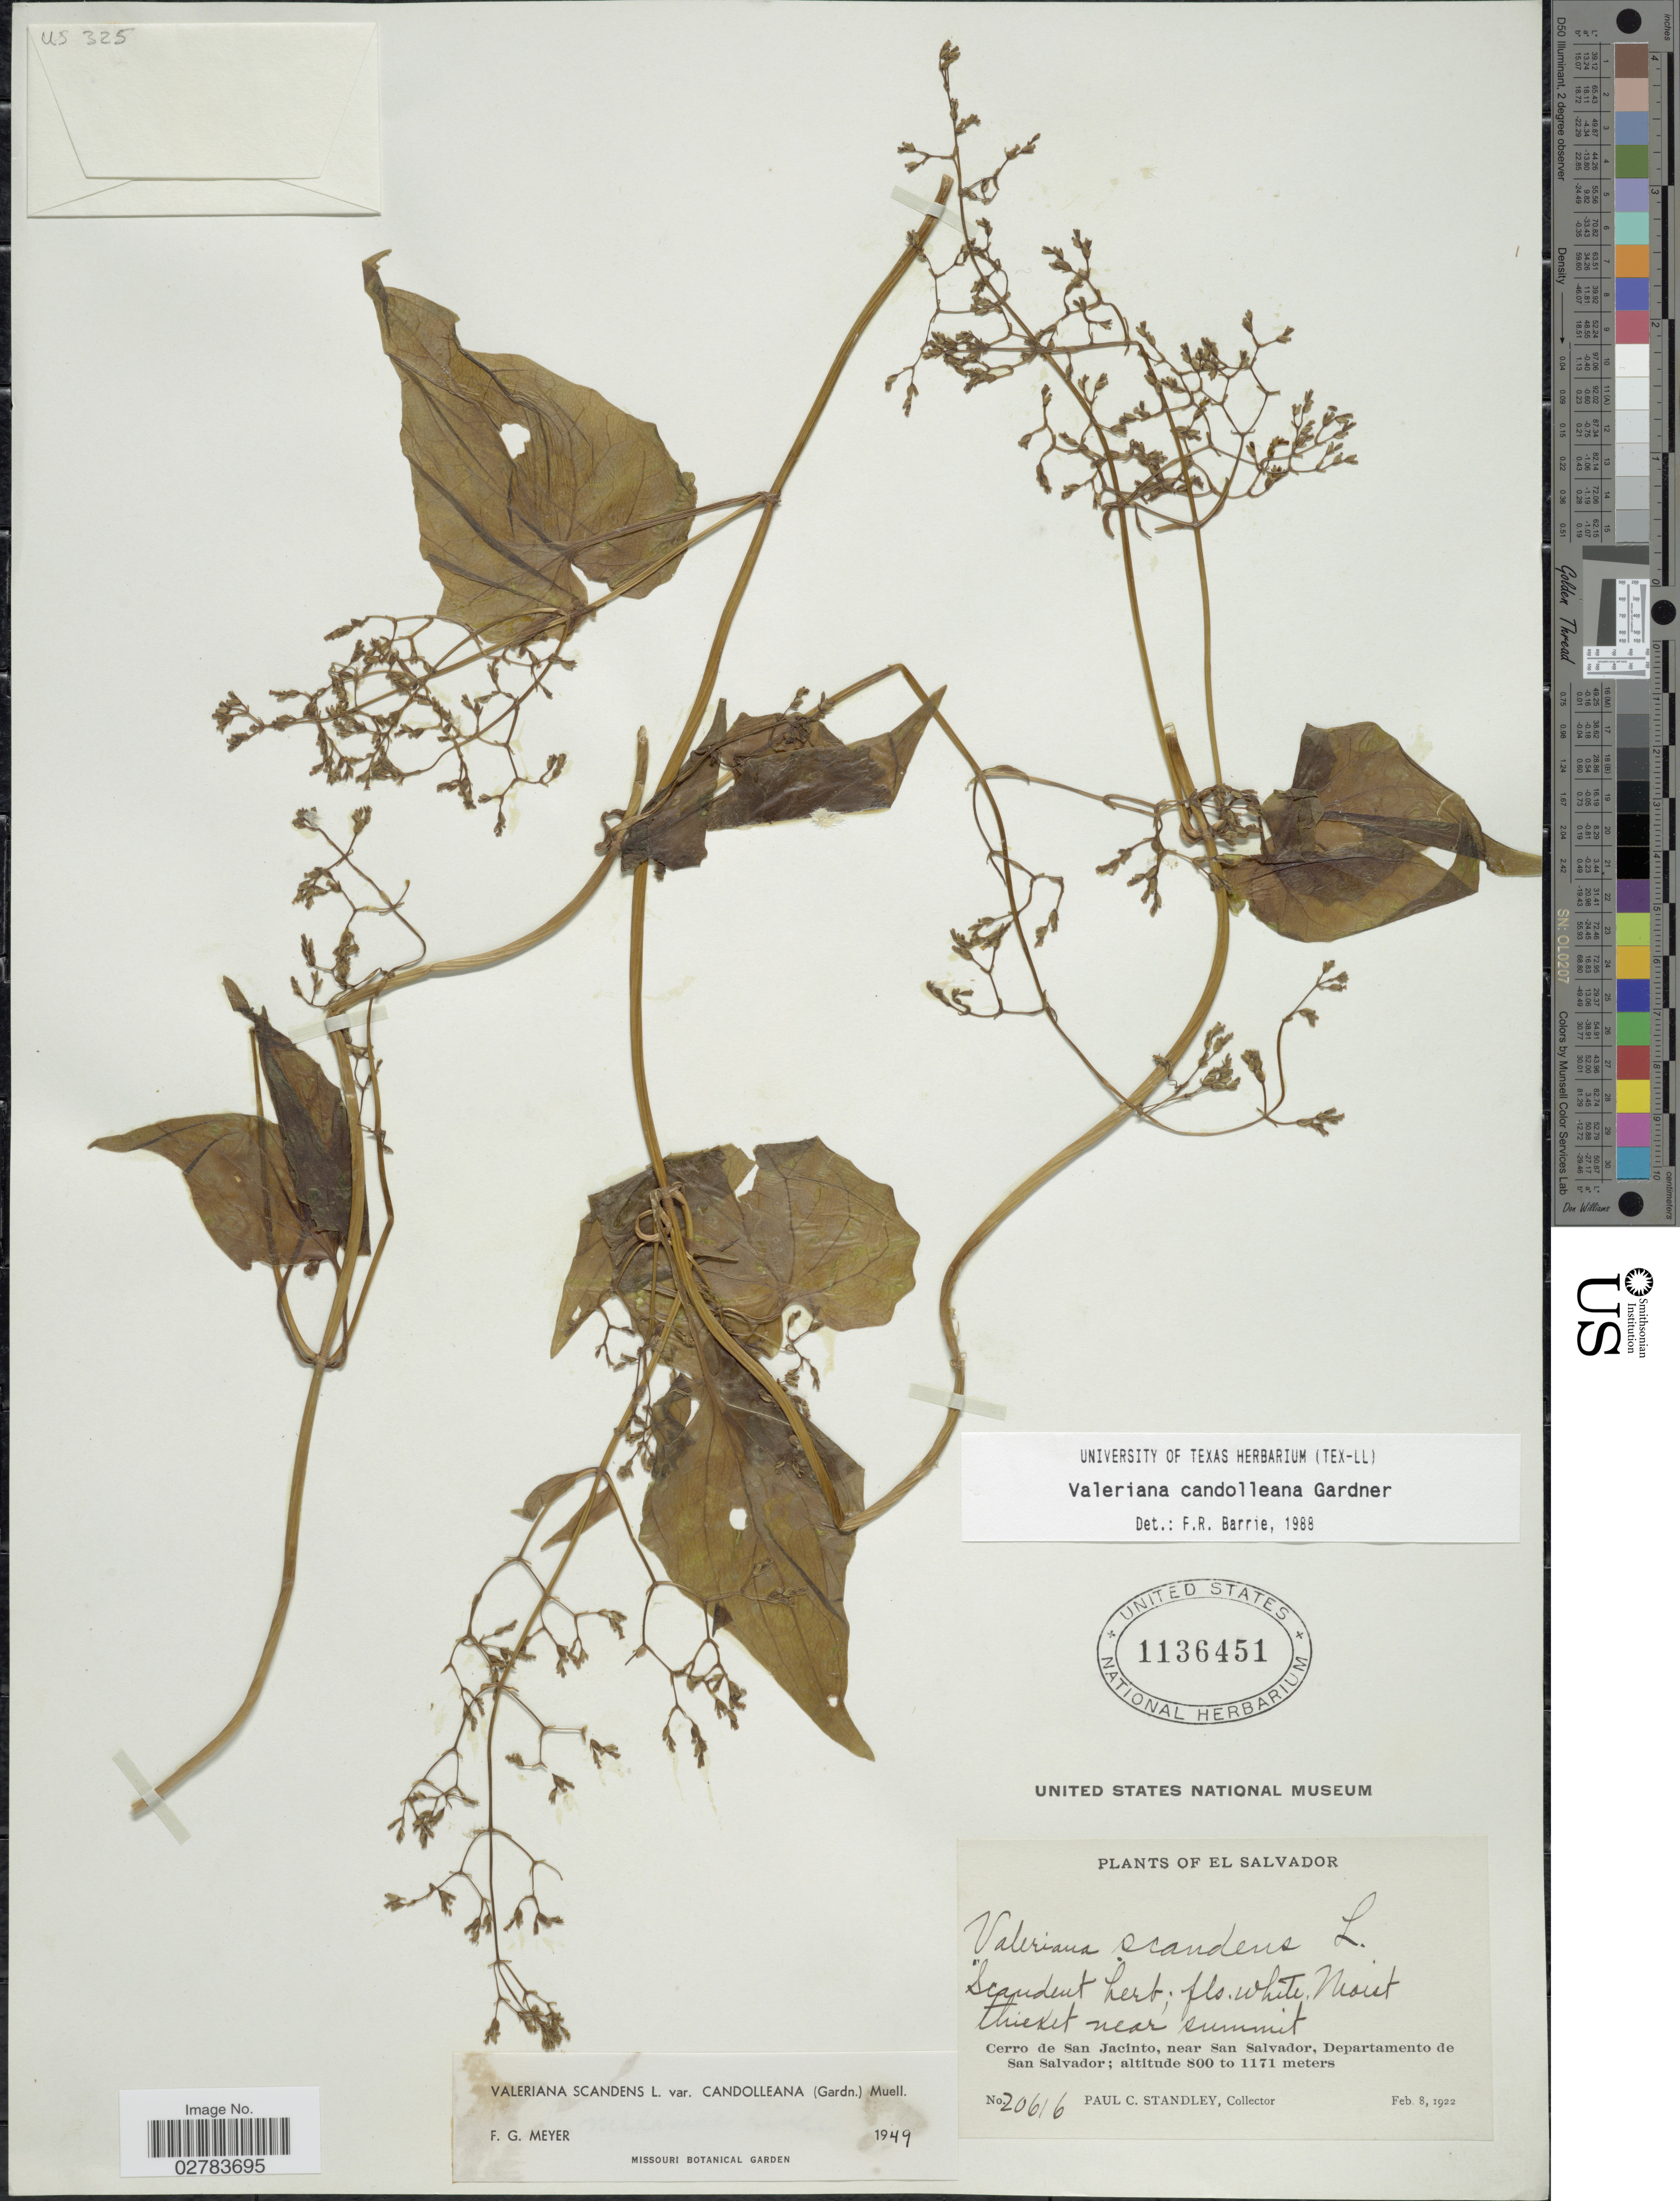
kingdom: Plantae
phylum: Tracheophyta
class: Magnoliopsida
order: Dipsacales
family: Caprifoliaceae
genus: Valeriana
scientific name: Valeriana candolleana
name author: Gardner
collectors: P. C. Standley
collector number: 20616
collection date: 1922-02-08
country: El Salvador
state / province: San Salvador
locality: Cerro de San Jacinto, near San Salvador, Departamento de San Salvador.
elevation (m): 800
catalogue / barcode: US 1136451